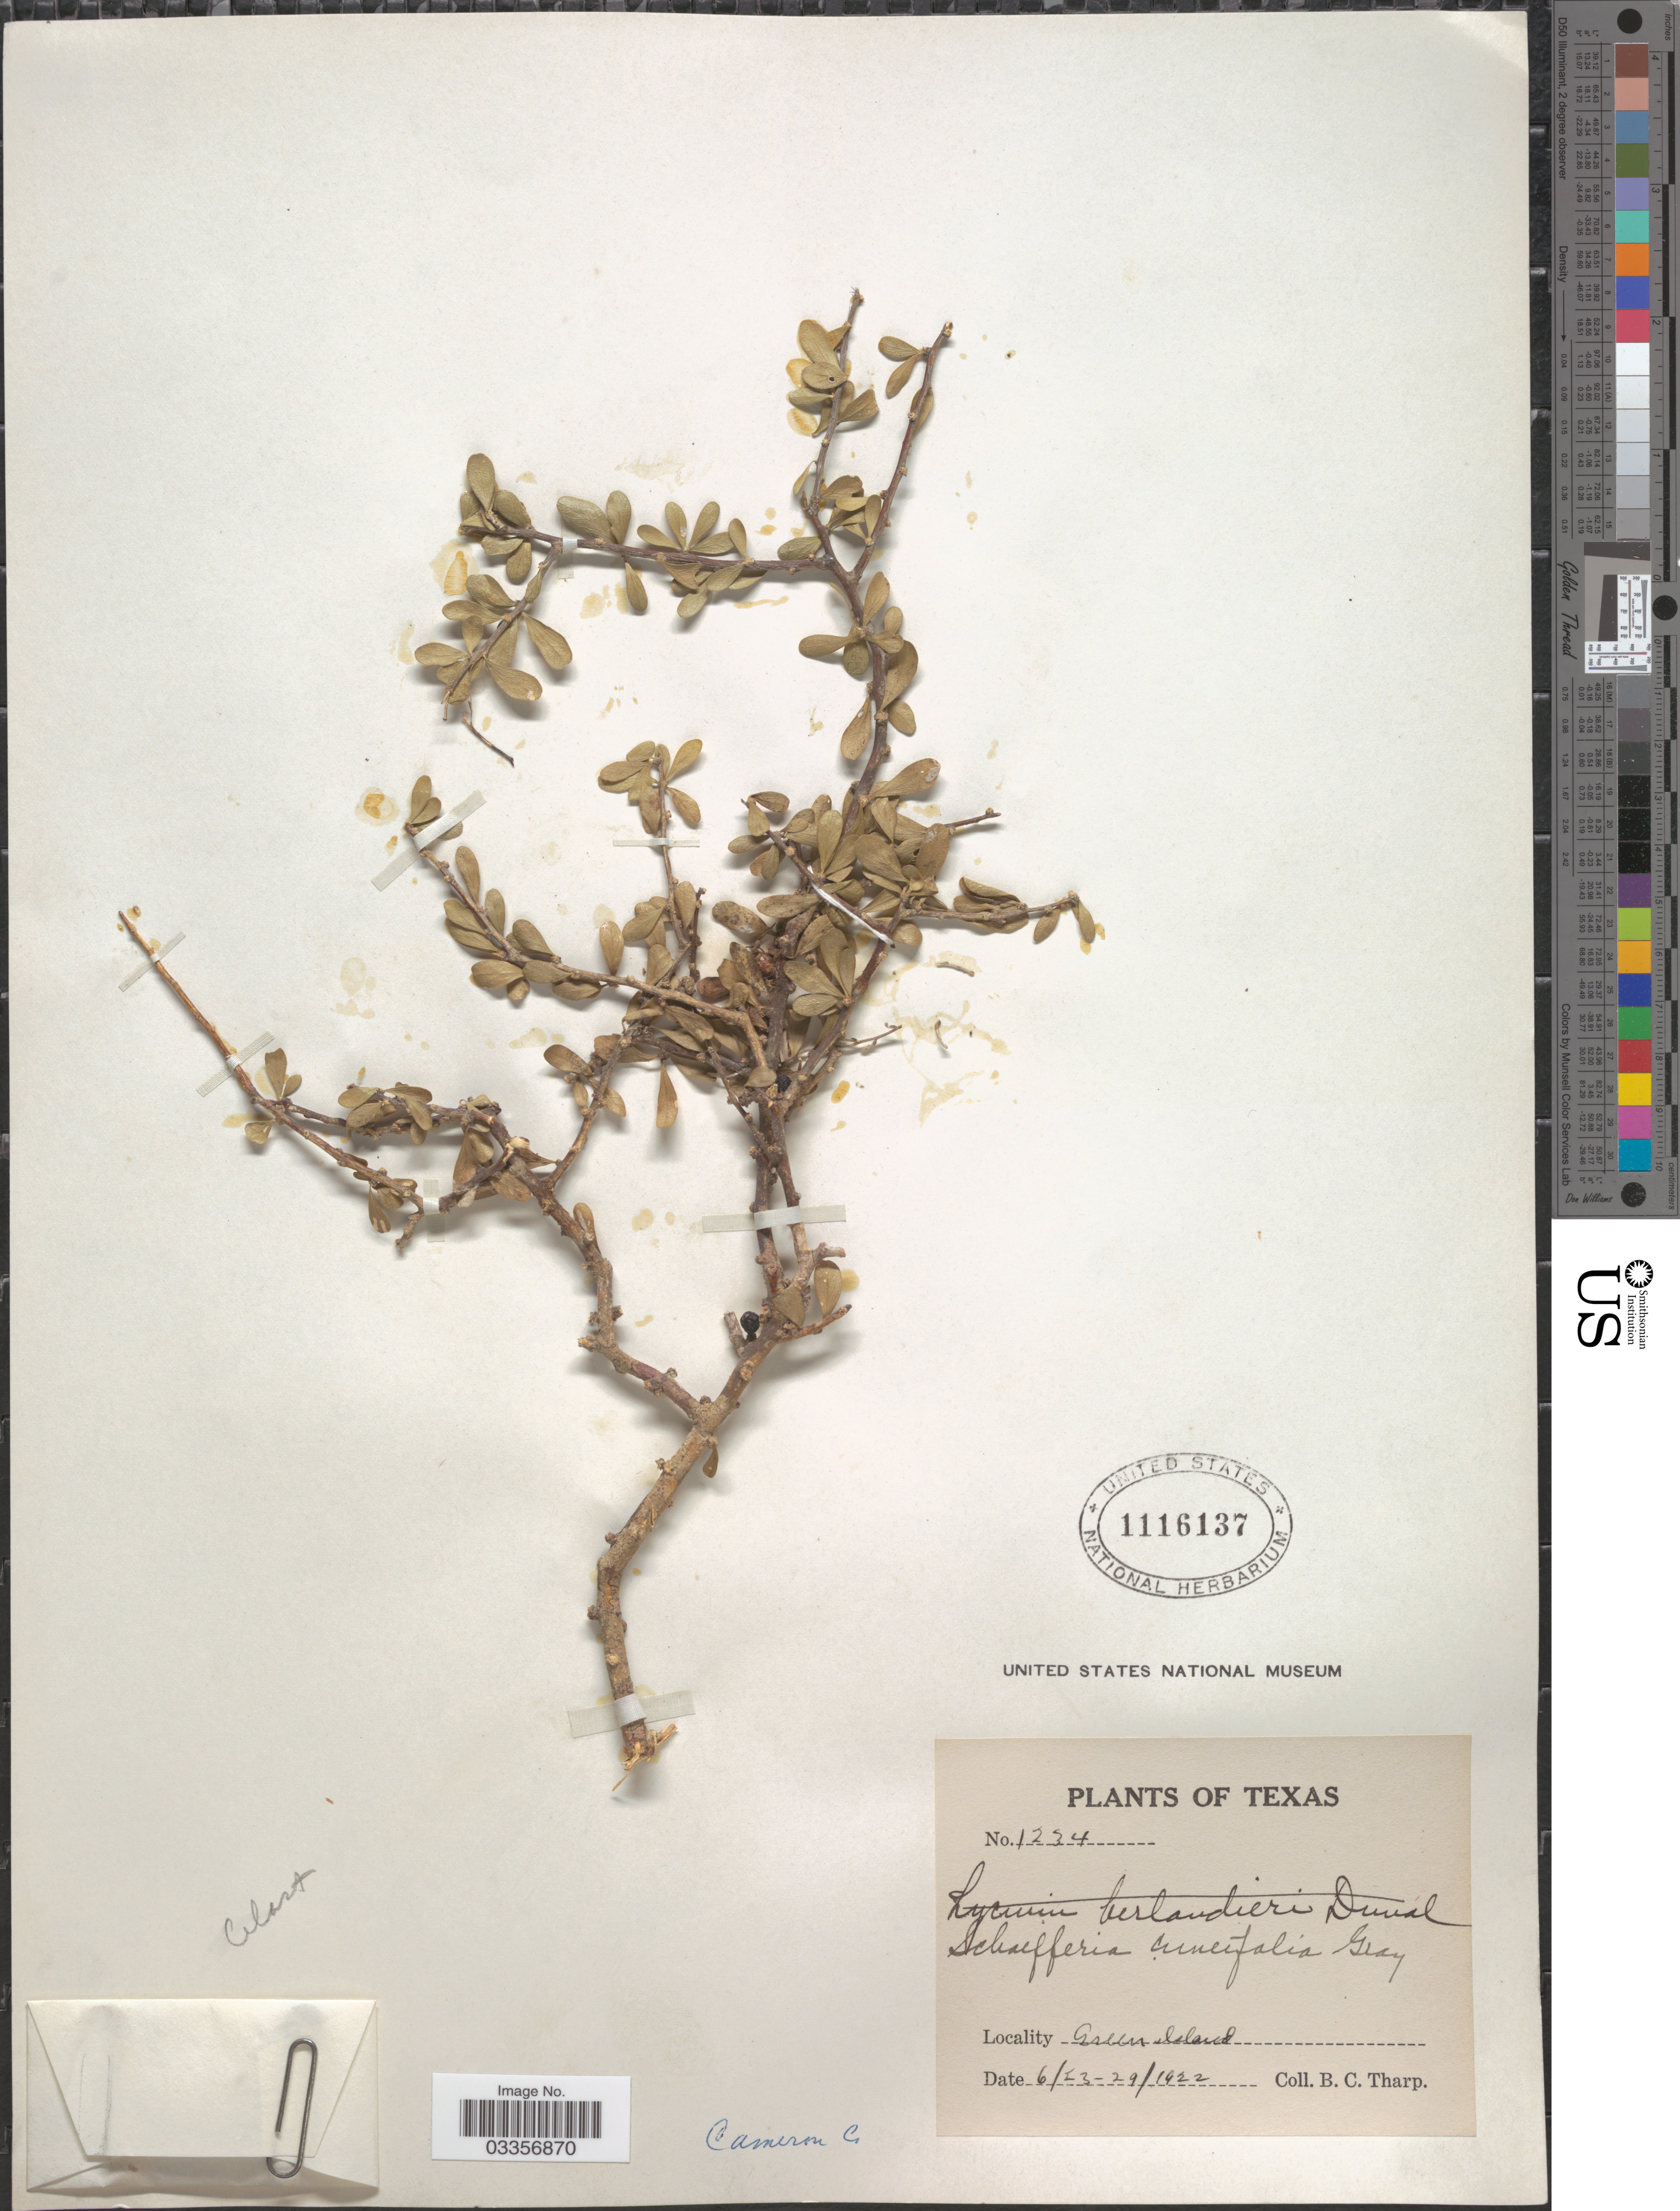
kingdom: Plantae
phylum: Tracheophyta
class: Magnoliopsida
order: Celastrales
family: Celastraceae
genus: Schaefferia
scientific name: Schaefferia cuneifolia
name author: A. Gray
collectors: B. C. Tharp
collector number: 1234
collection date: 1922-06-23/1922-06-29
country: United States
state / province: Texas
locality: Green Island. Cameron Co.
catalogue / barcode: US 1116137